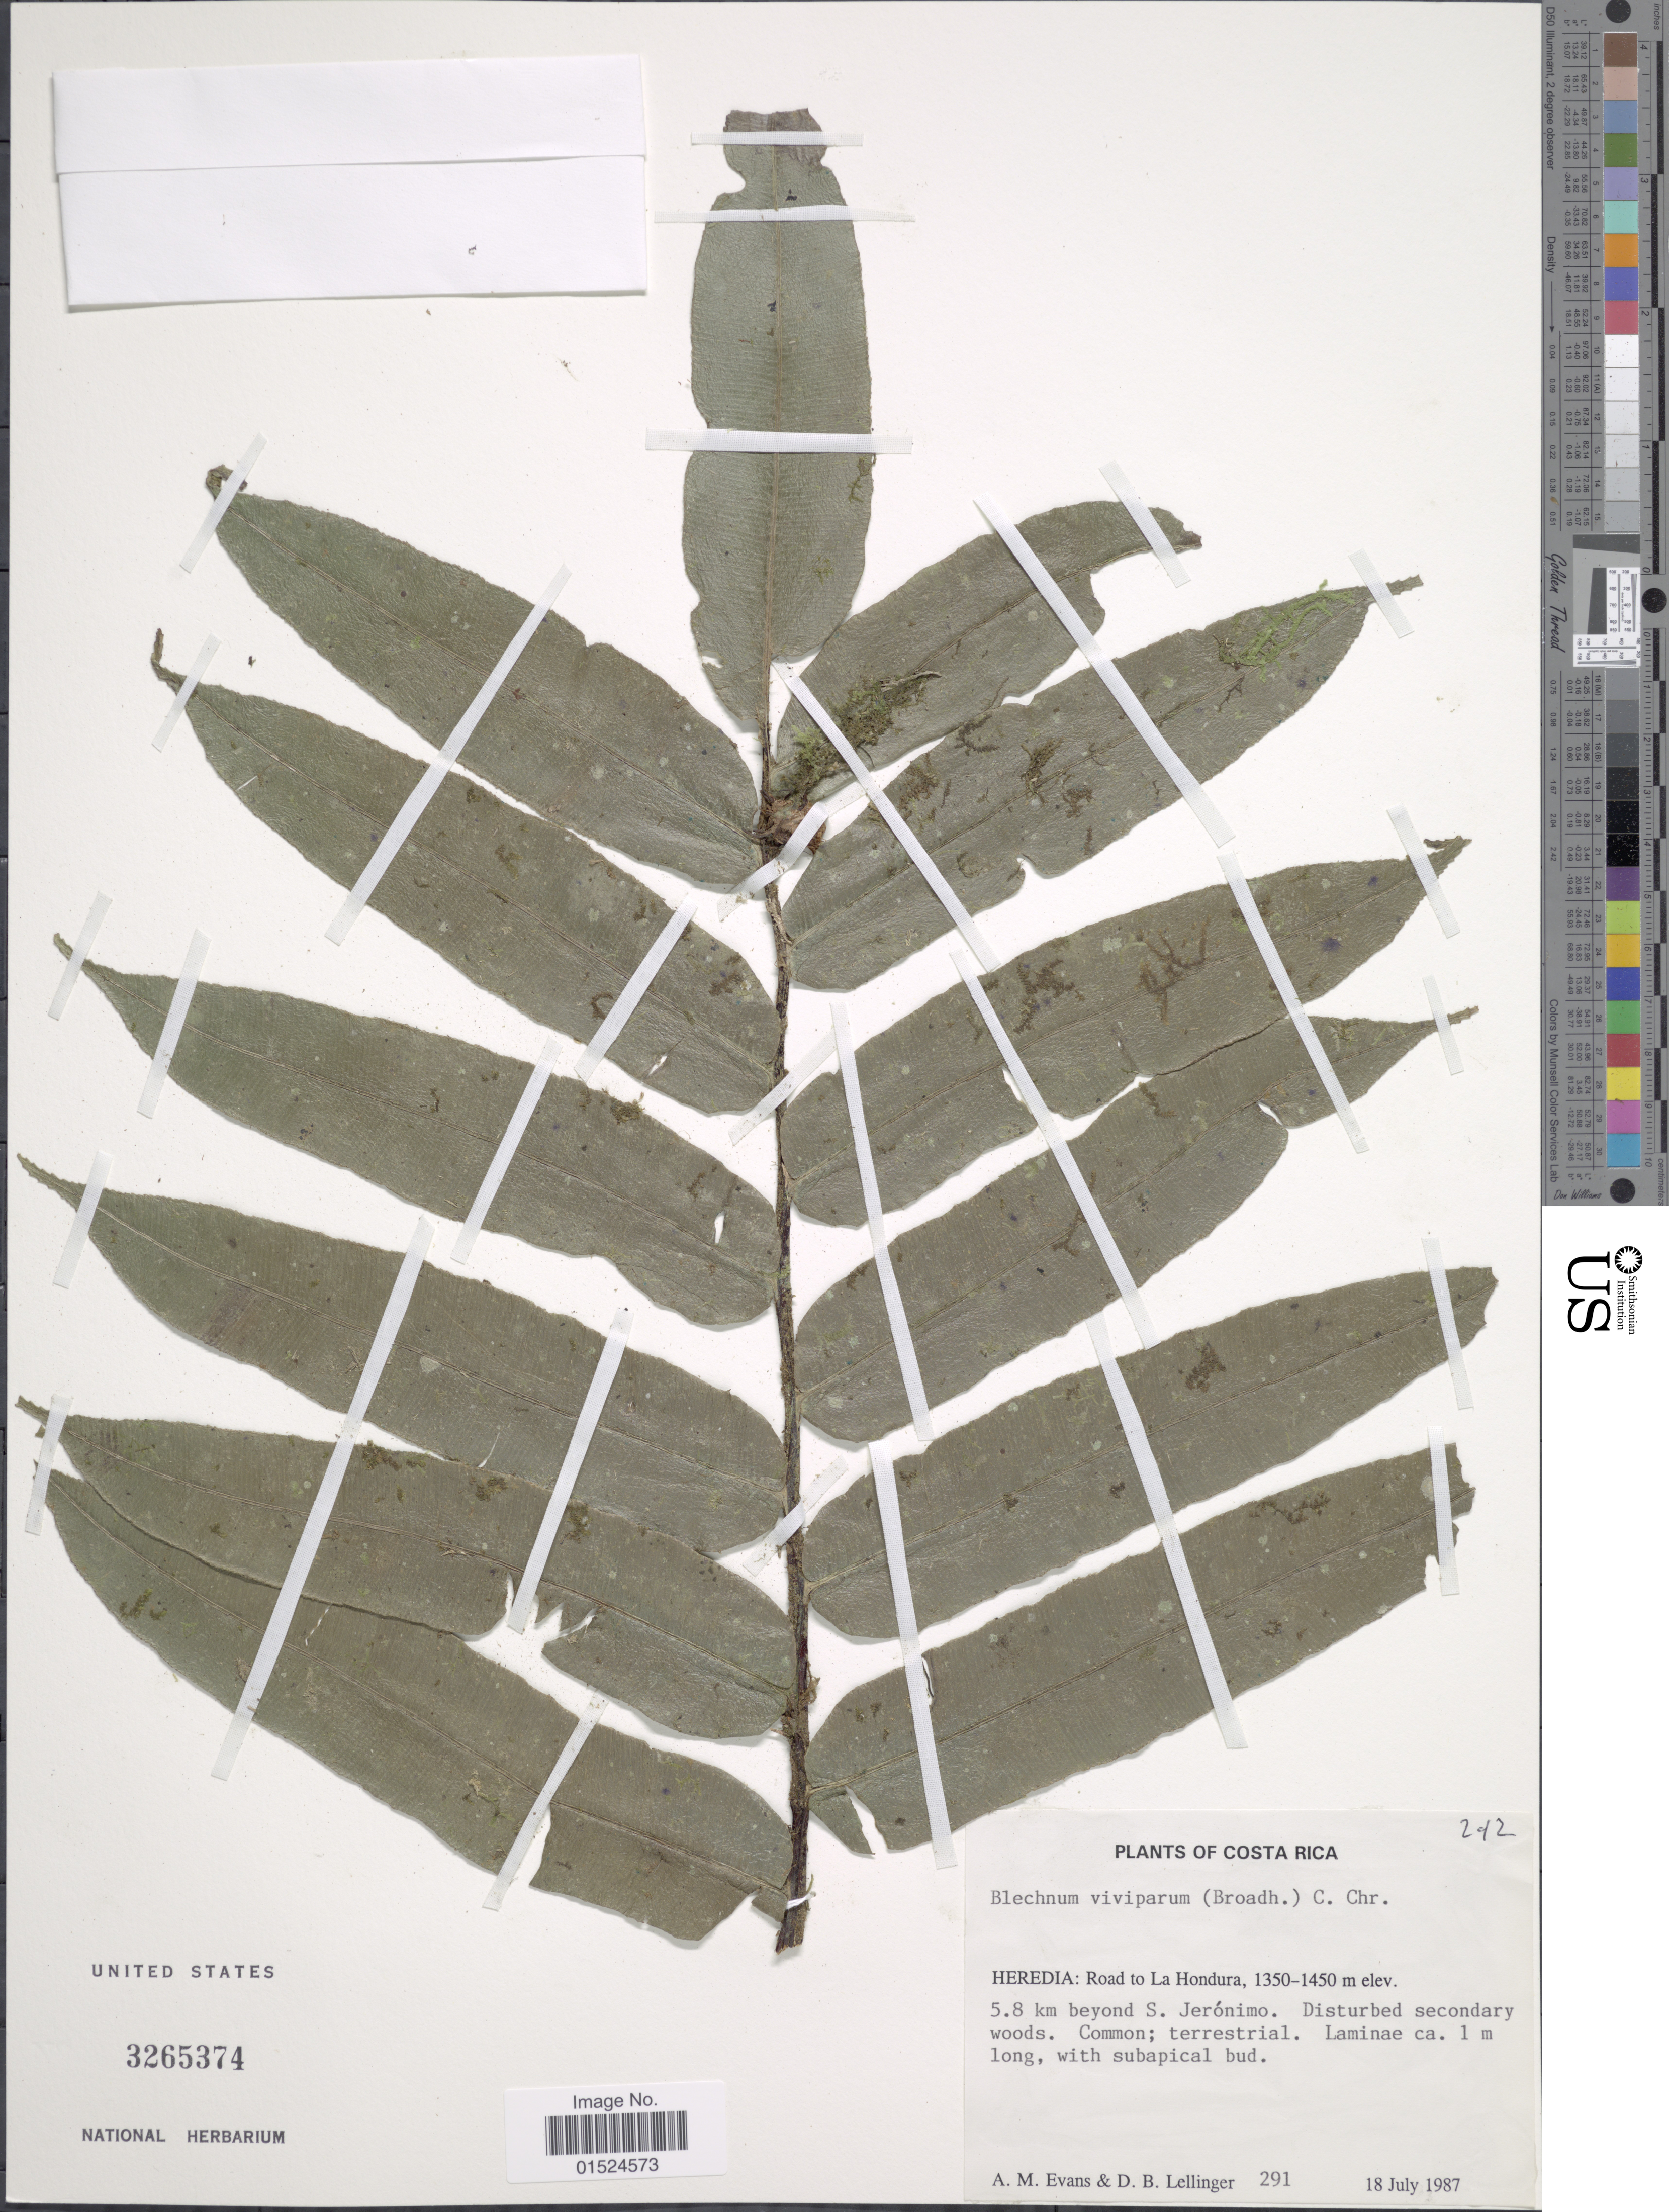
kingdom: Plantae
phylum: Tracheophyta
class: Polypodiopsida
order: Polypodiales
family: Blechnaceae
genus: Blechnum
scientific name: Blechnum viviparum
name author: (Broadh.) C. Chr.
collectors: A. M. Evans & D. B. Lellinger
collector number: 291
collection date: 1987-07-18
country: Costa Rica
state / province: Heredia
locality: Road to La Hondura, 5.8 km beyond S. Jerónimo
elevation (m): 1350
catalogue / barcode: US 3265374